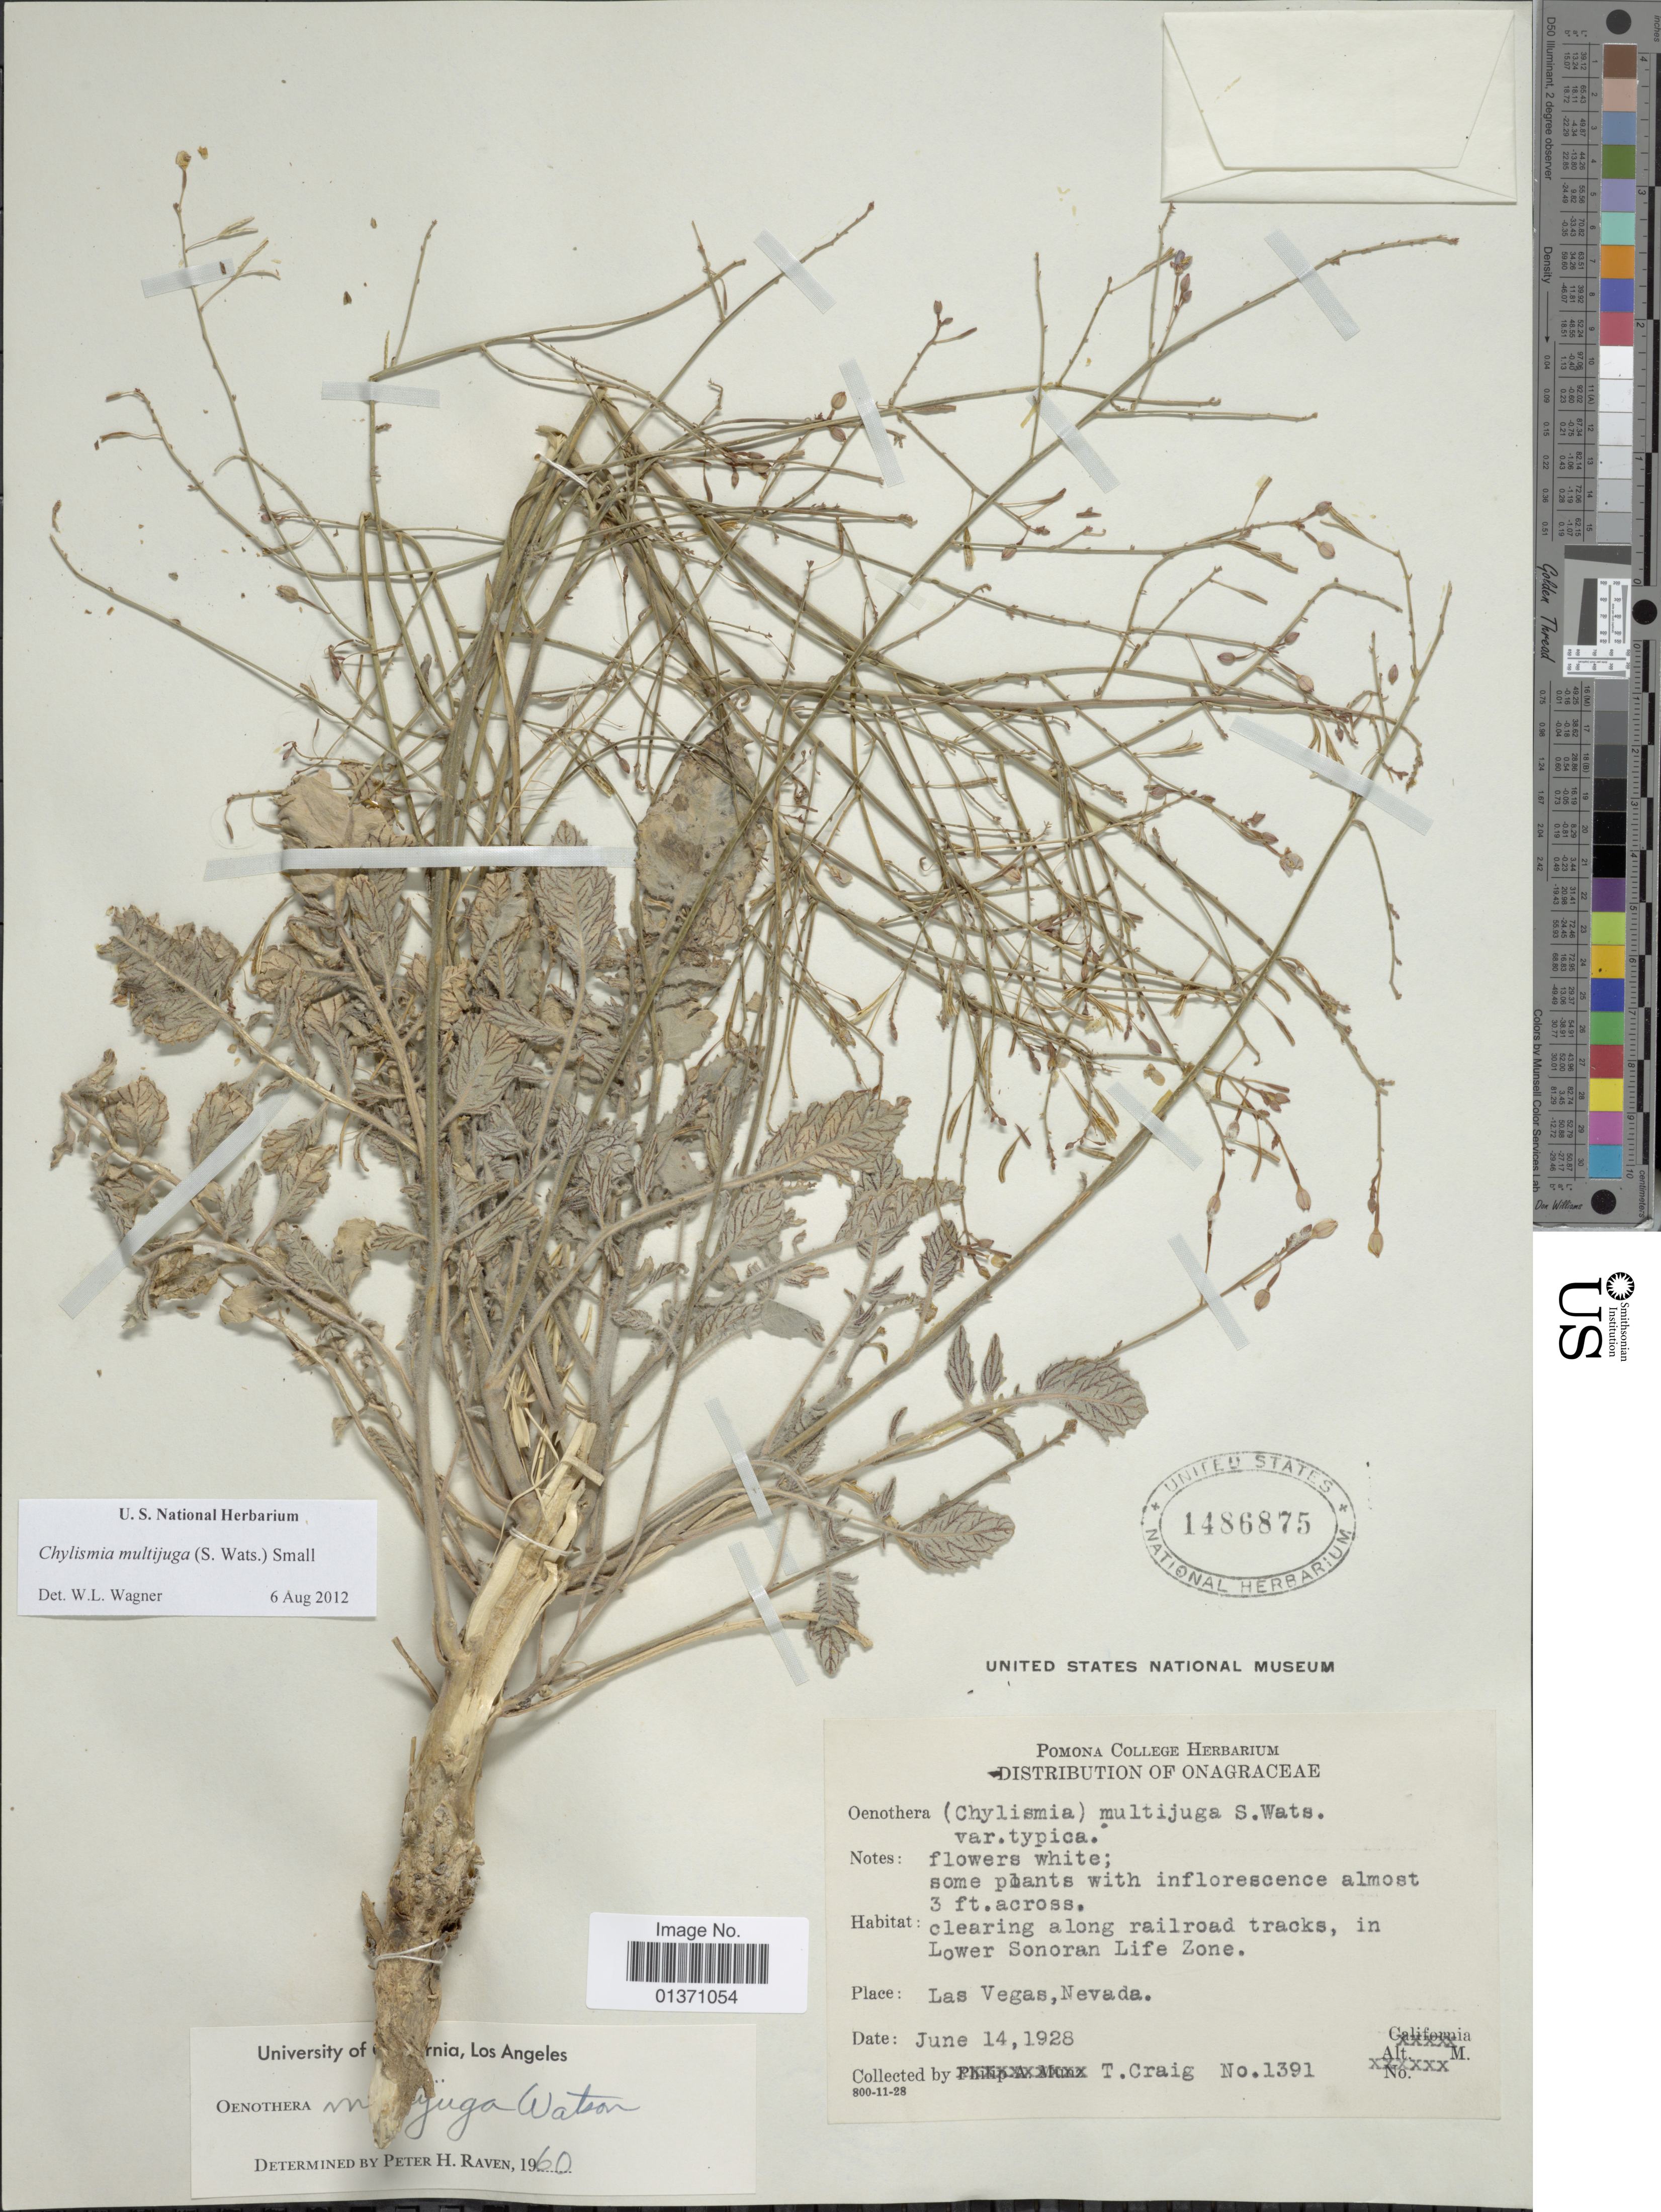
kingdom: Plantae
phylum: Tracheophyta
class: Magnoliopsida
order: Myrtales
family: Onagraceae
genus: Chylismia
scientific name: Chylismia multijuga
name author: (S. Watson) Small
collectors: T. Craig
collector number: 1391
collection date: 1928-06-14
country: United States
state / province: Nevada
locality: Las Vegas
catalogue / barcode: US 1486875